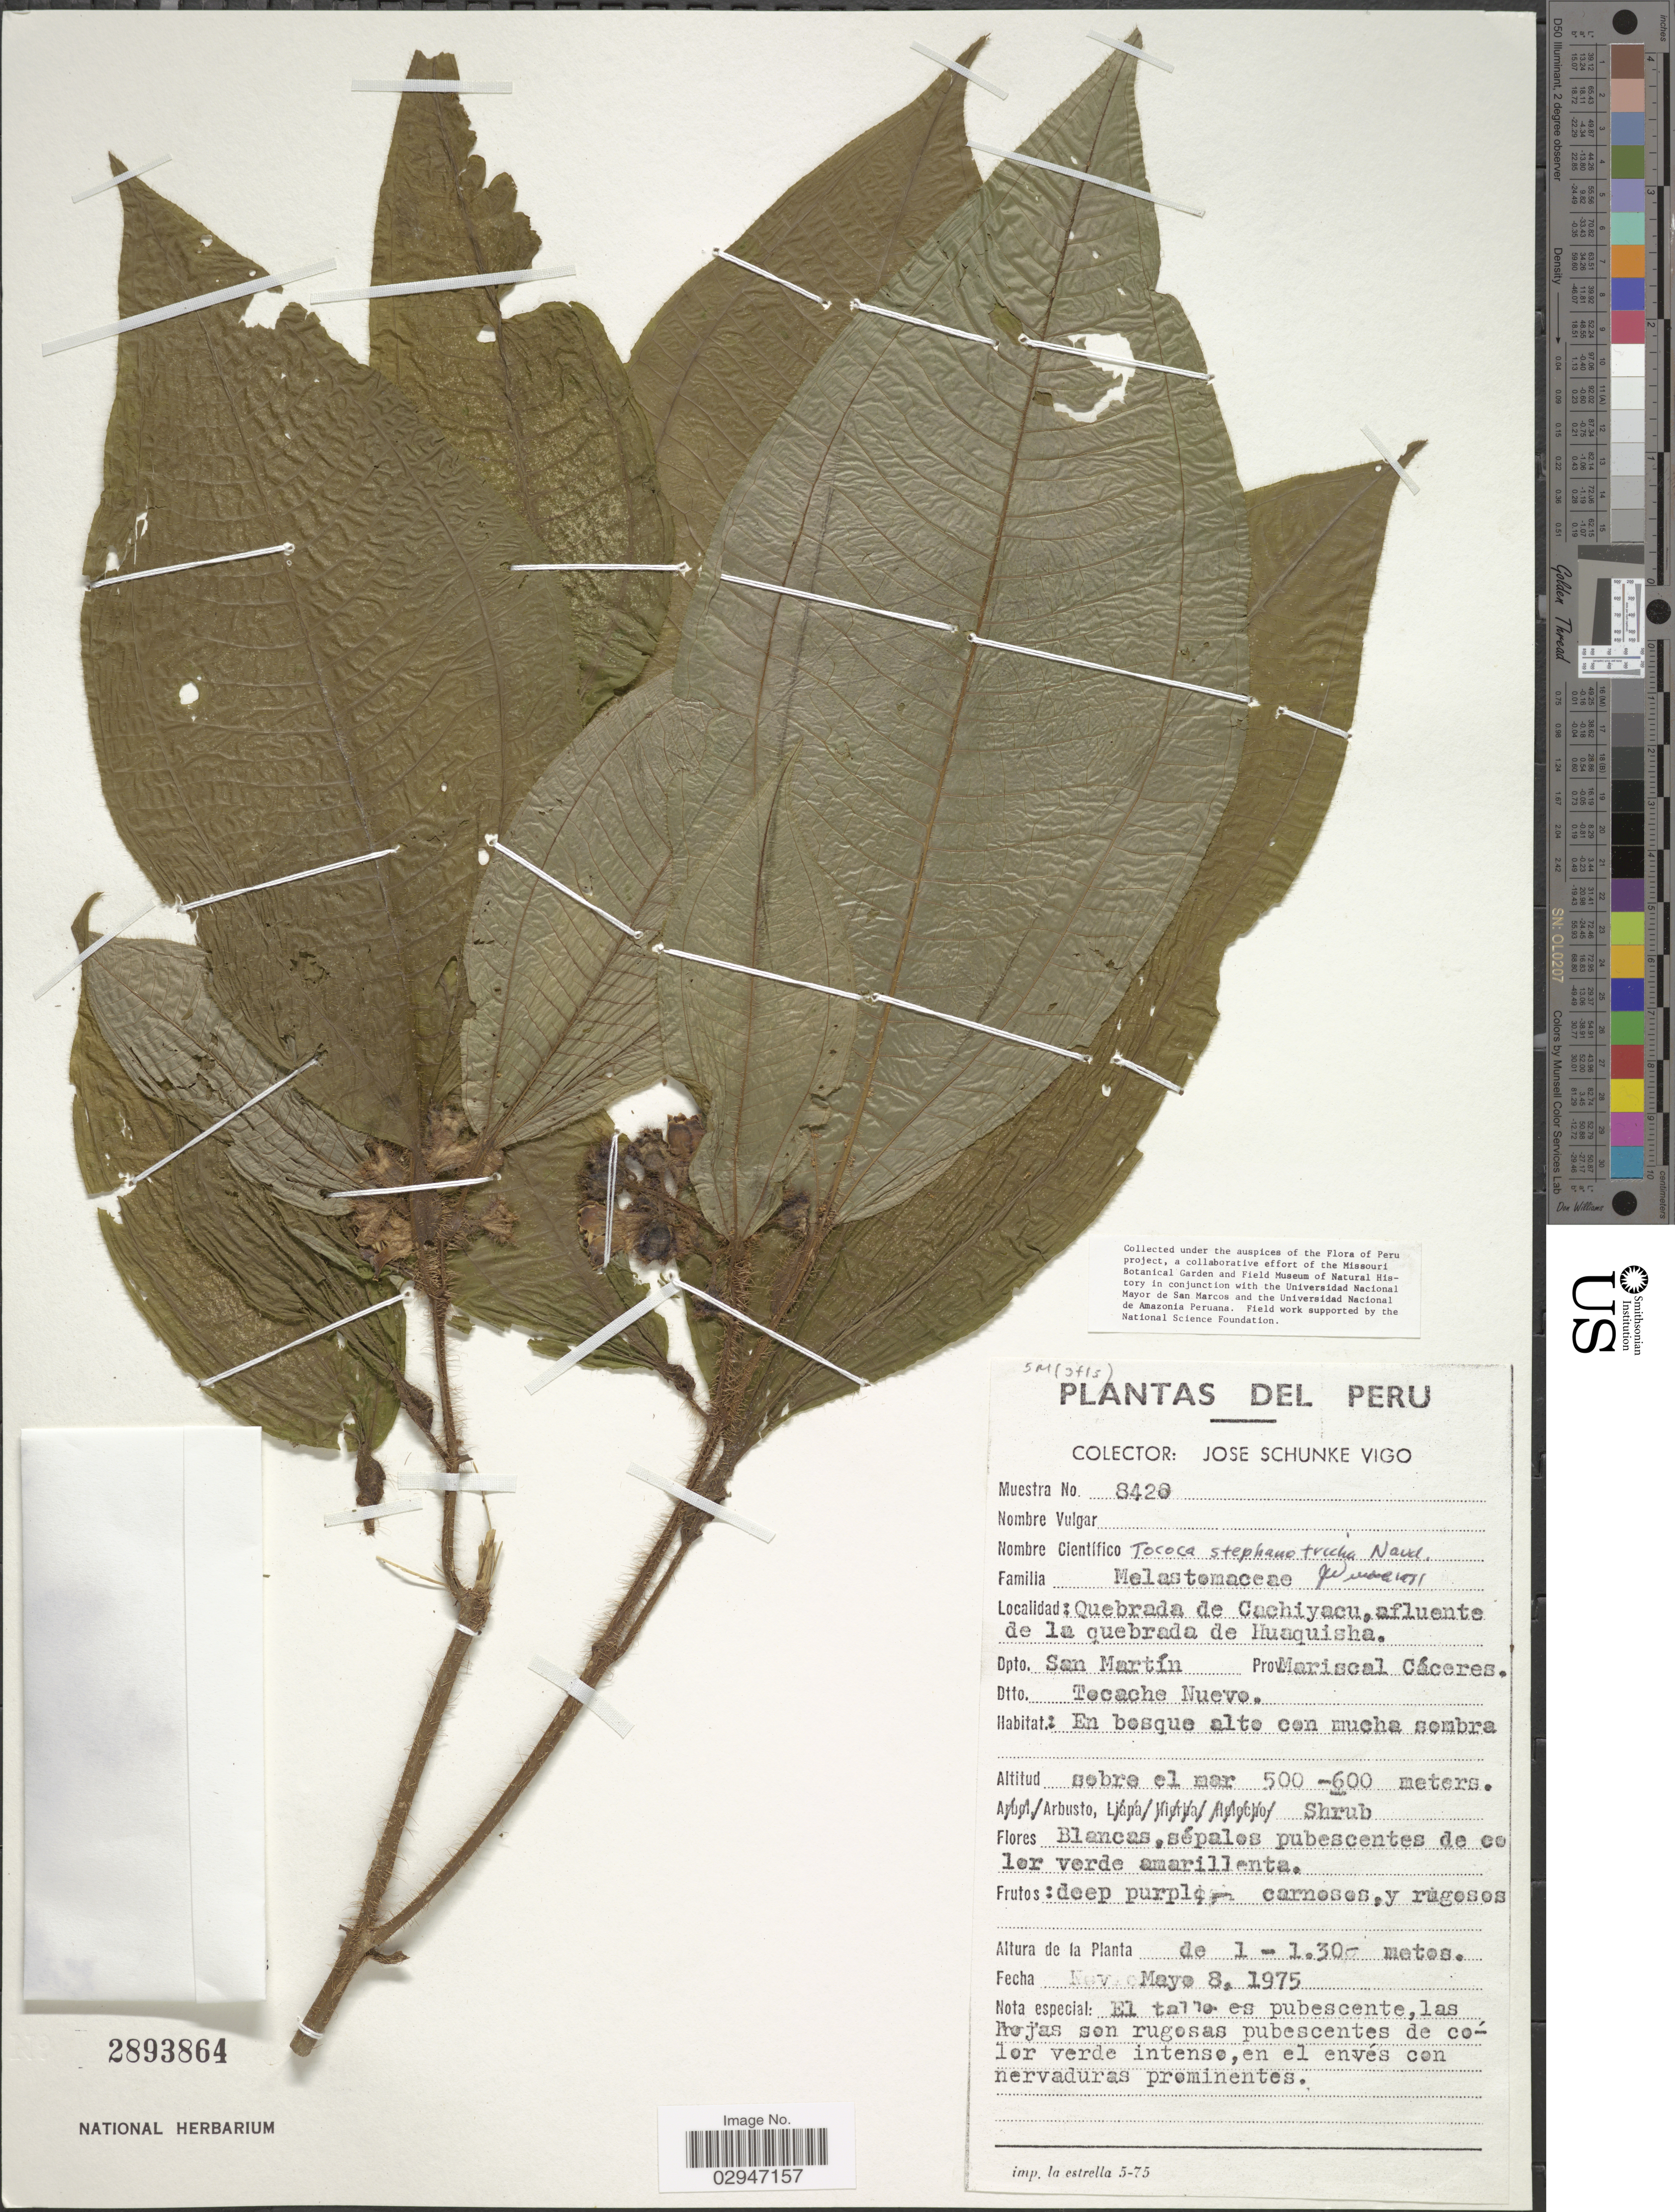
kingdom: Plantae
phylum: Tracheophyta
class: Magnoliopsida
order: Myrtales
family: Melastomataceae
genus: Tococa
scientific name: Tococa stephanotricha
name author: Naudin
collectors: J. Schunke Vigo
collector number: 6420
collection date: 1975-05-08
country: Peru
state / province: San Martín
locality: Quebrada de Cachiyacu, afluente de la quebrada de Huaquisha. Dpto. San Martín. Prov. Mariscal Cáceres. Dtto. Tocache Nuevo.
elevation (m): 500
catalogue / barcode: US 2893864